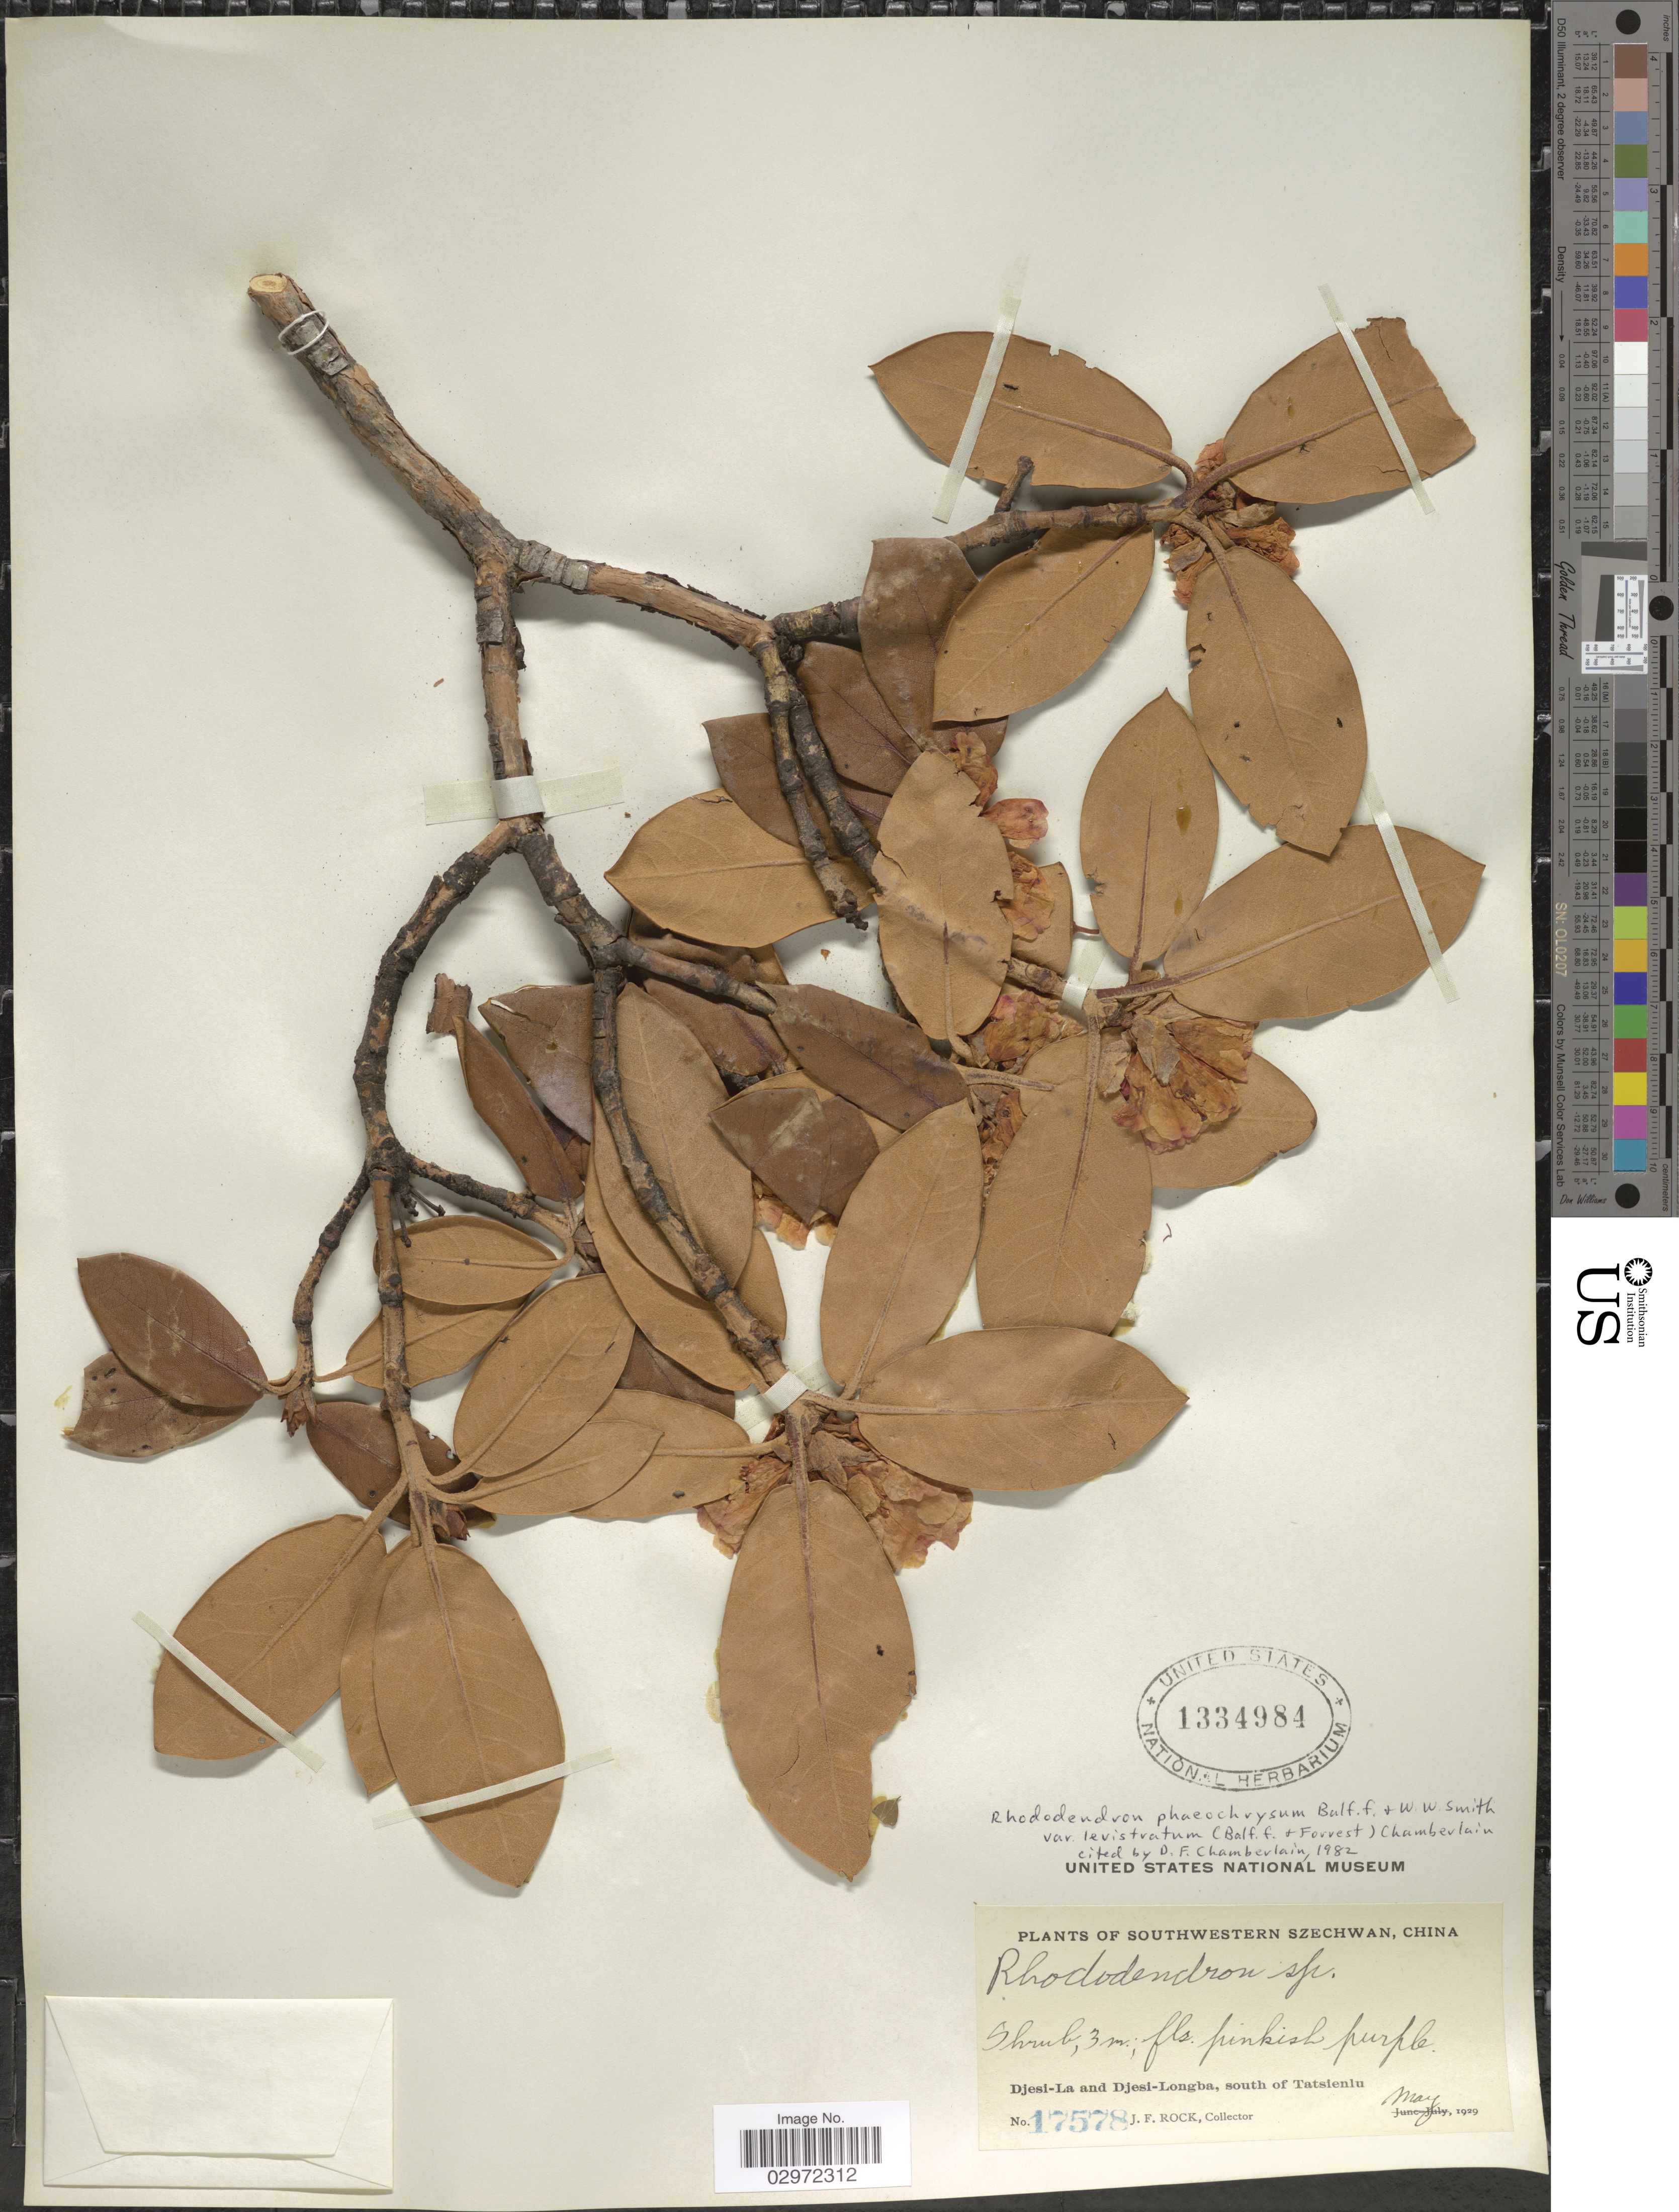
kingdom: Plantae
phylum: Tracheophyta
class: Magnoliopsida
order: Ericales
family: Ericaceae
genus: Rhododendron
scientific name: Rhododendron phaeochrysum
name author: Balf. f. & W.W. Sm.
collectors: J. Rock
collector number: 17578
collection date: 1929-05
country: China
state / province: Sichuan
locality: Southwestern Szechwan, Djesi-La and Djesi-Longba, south of Tatsienlu.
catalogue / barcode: US 1334984